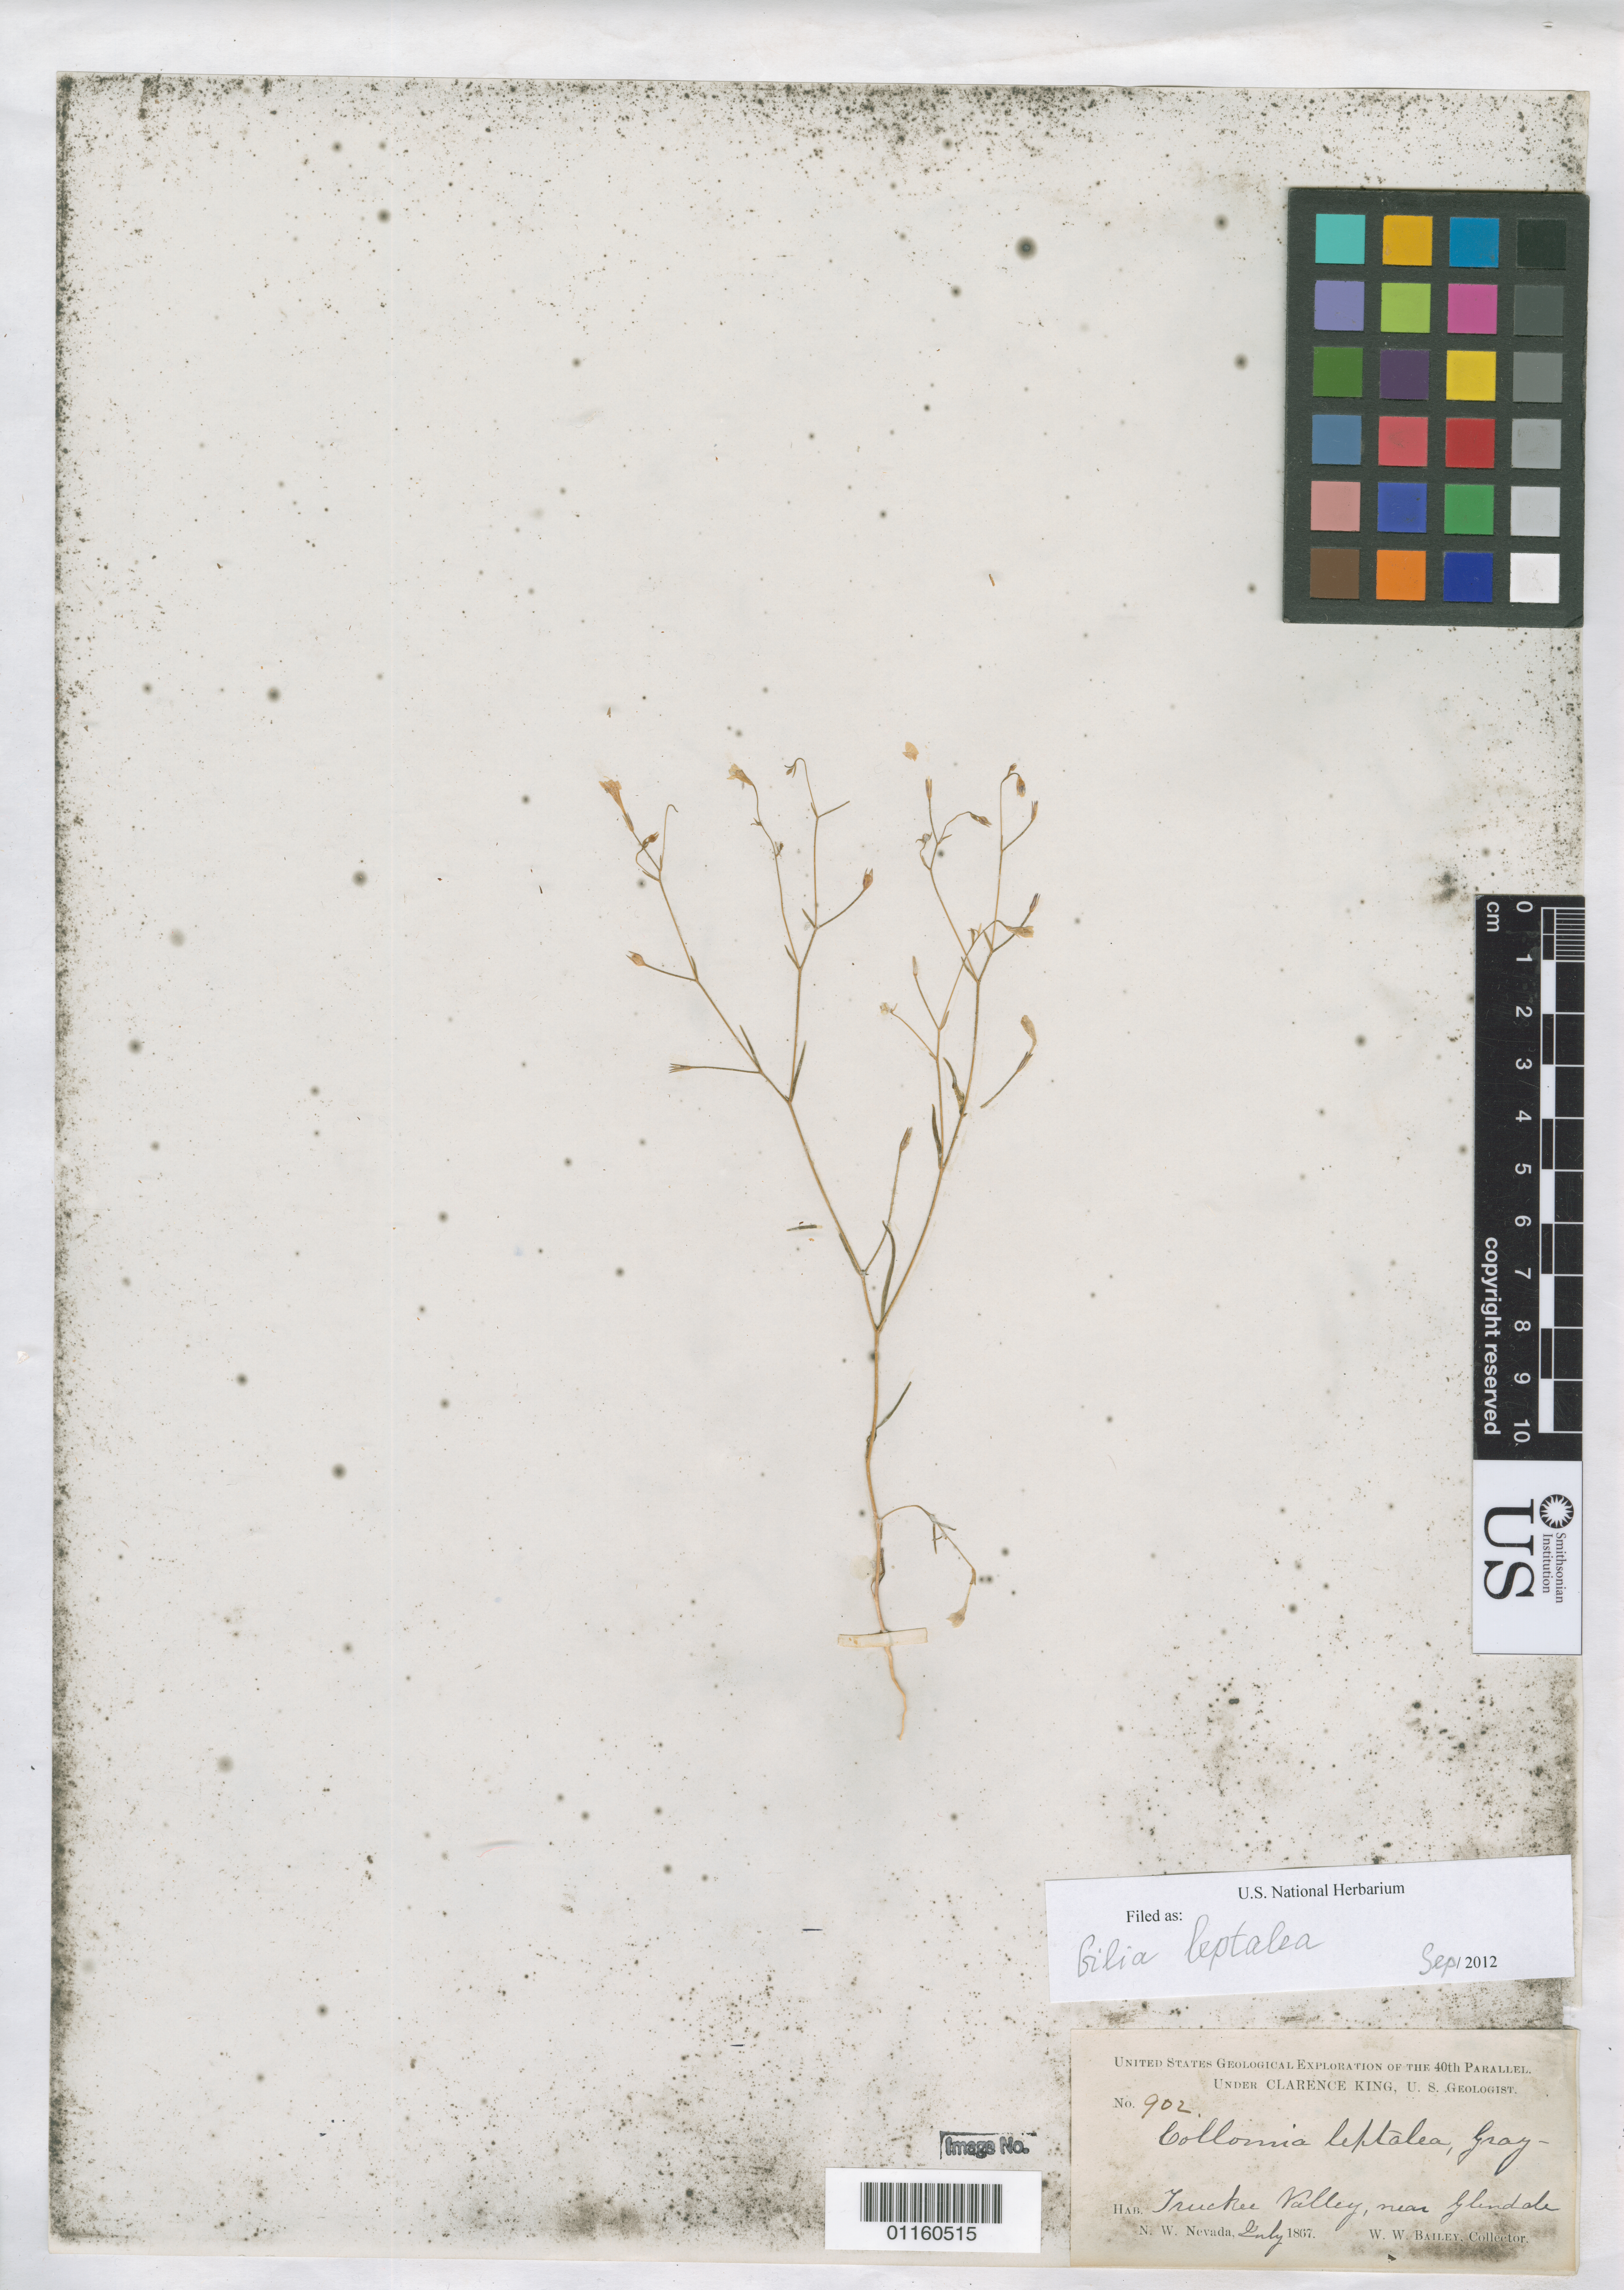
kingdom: Plantae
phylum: Tracheophyta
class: Magnoliopsida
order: Ericales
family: Polemoniaceae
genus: Navarretia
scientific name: Navarretia leptalea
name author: (A. Gray) L.A. Johnson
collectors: W. W. Bailey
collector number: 902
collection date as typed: Jul 1867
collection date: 1867-07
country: United States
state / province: Nevada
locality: Truckee Valley, near Glendale